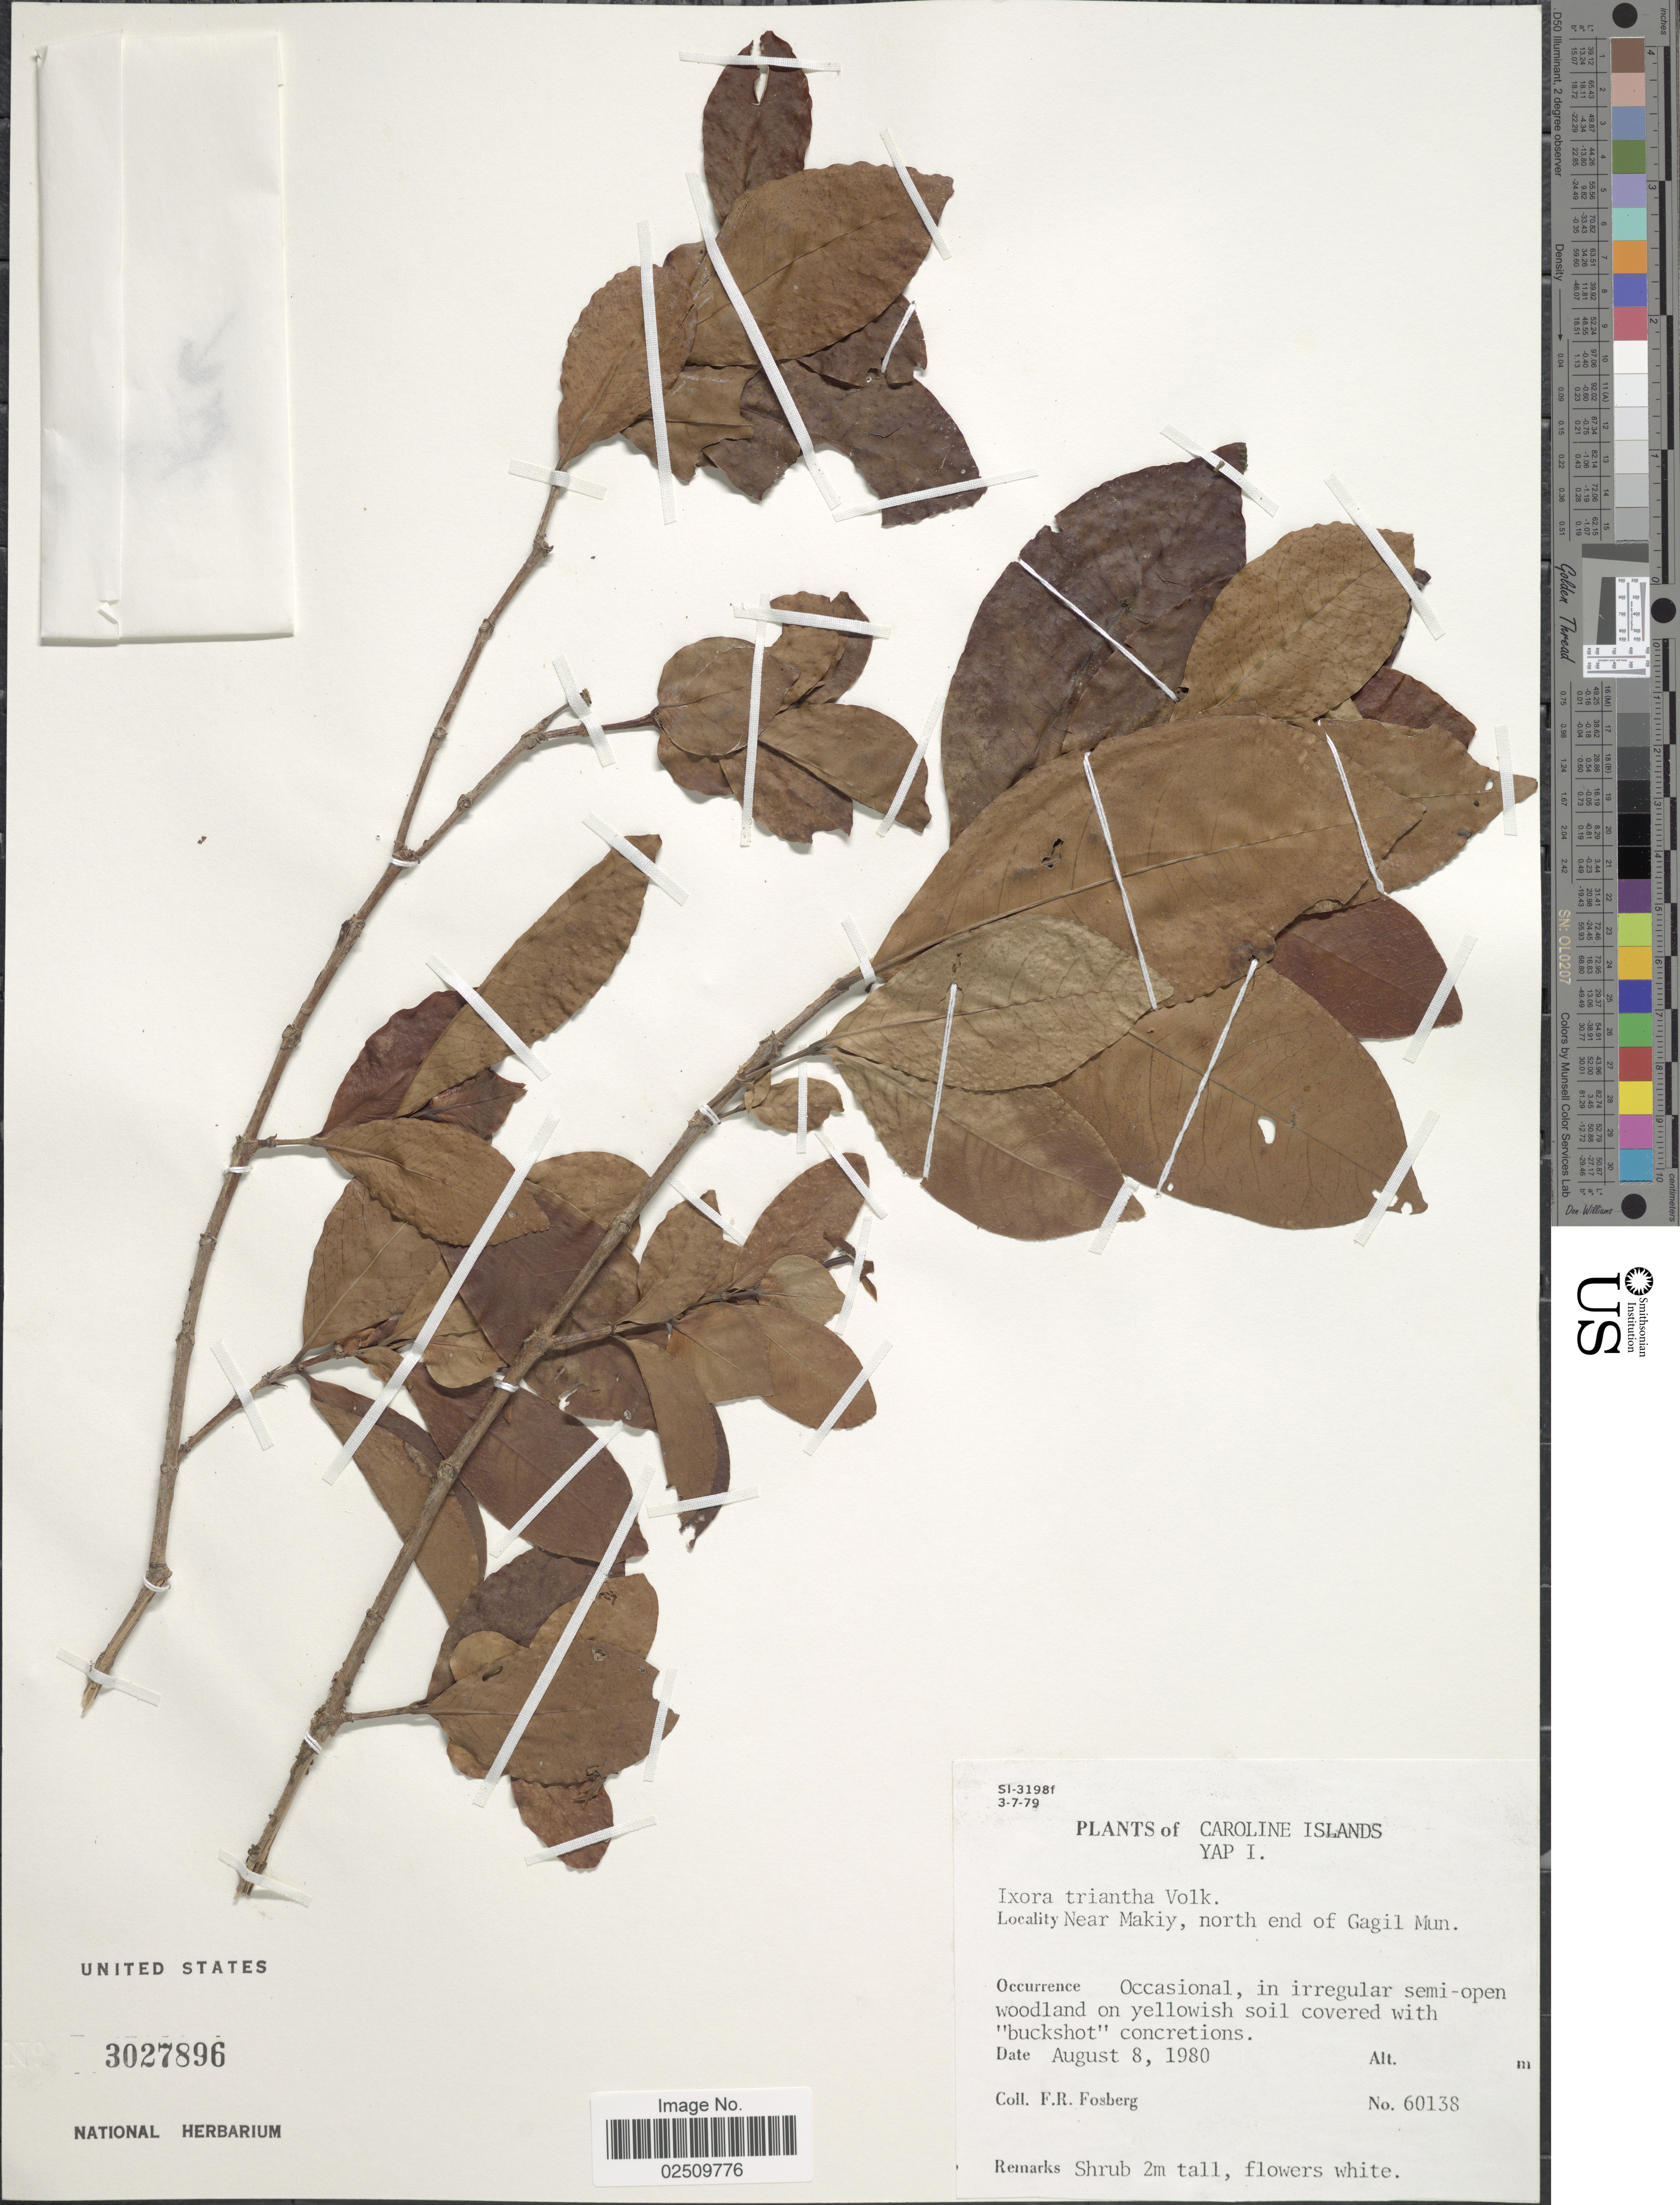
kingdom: Plantae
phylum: Tracheophyta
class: Magnoliopsida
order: Gentianales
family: Rubiaceae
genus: Ixora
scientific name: Ixora triantha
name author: Volkens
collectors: F. R. Fosberg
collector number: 60138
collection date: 1980-08-08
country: Micronesia, Federated States of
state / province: Yap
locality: Caroline Islands. Yap I. Near Makiy, north end of Gagil Mun.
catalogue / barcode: US 3027896